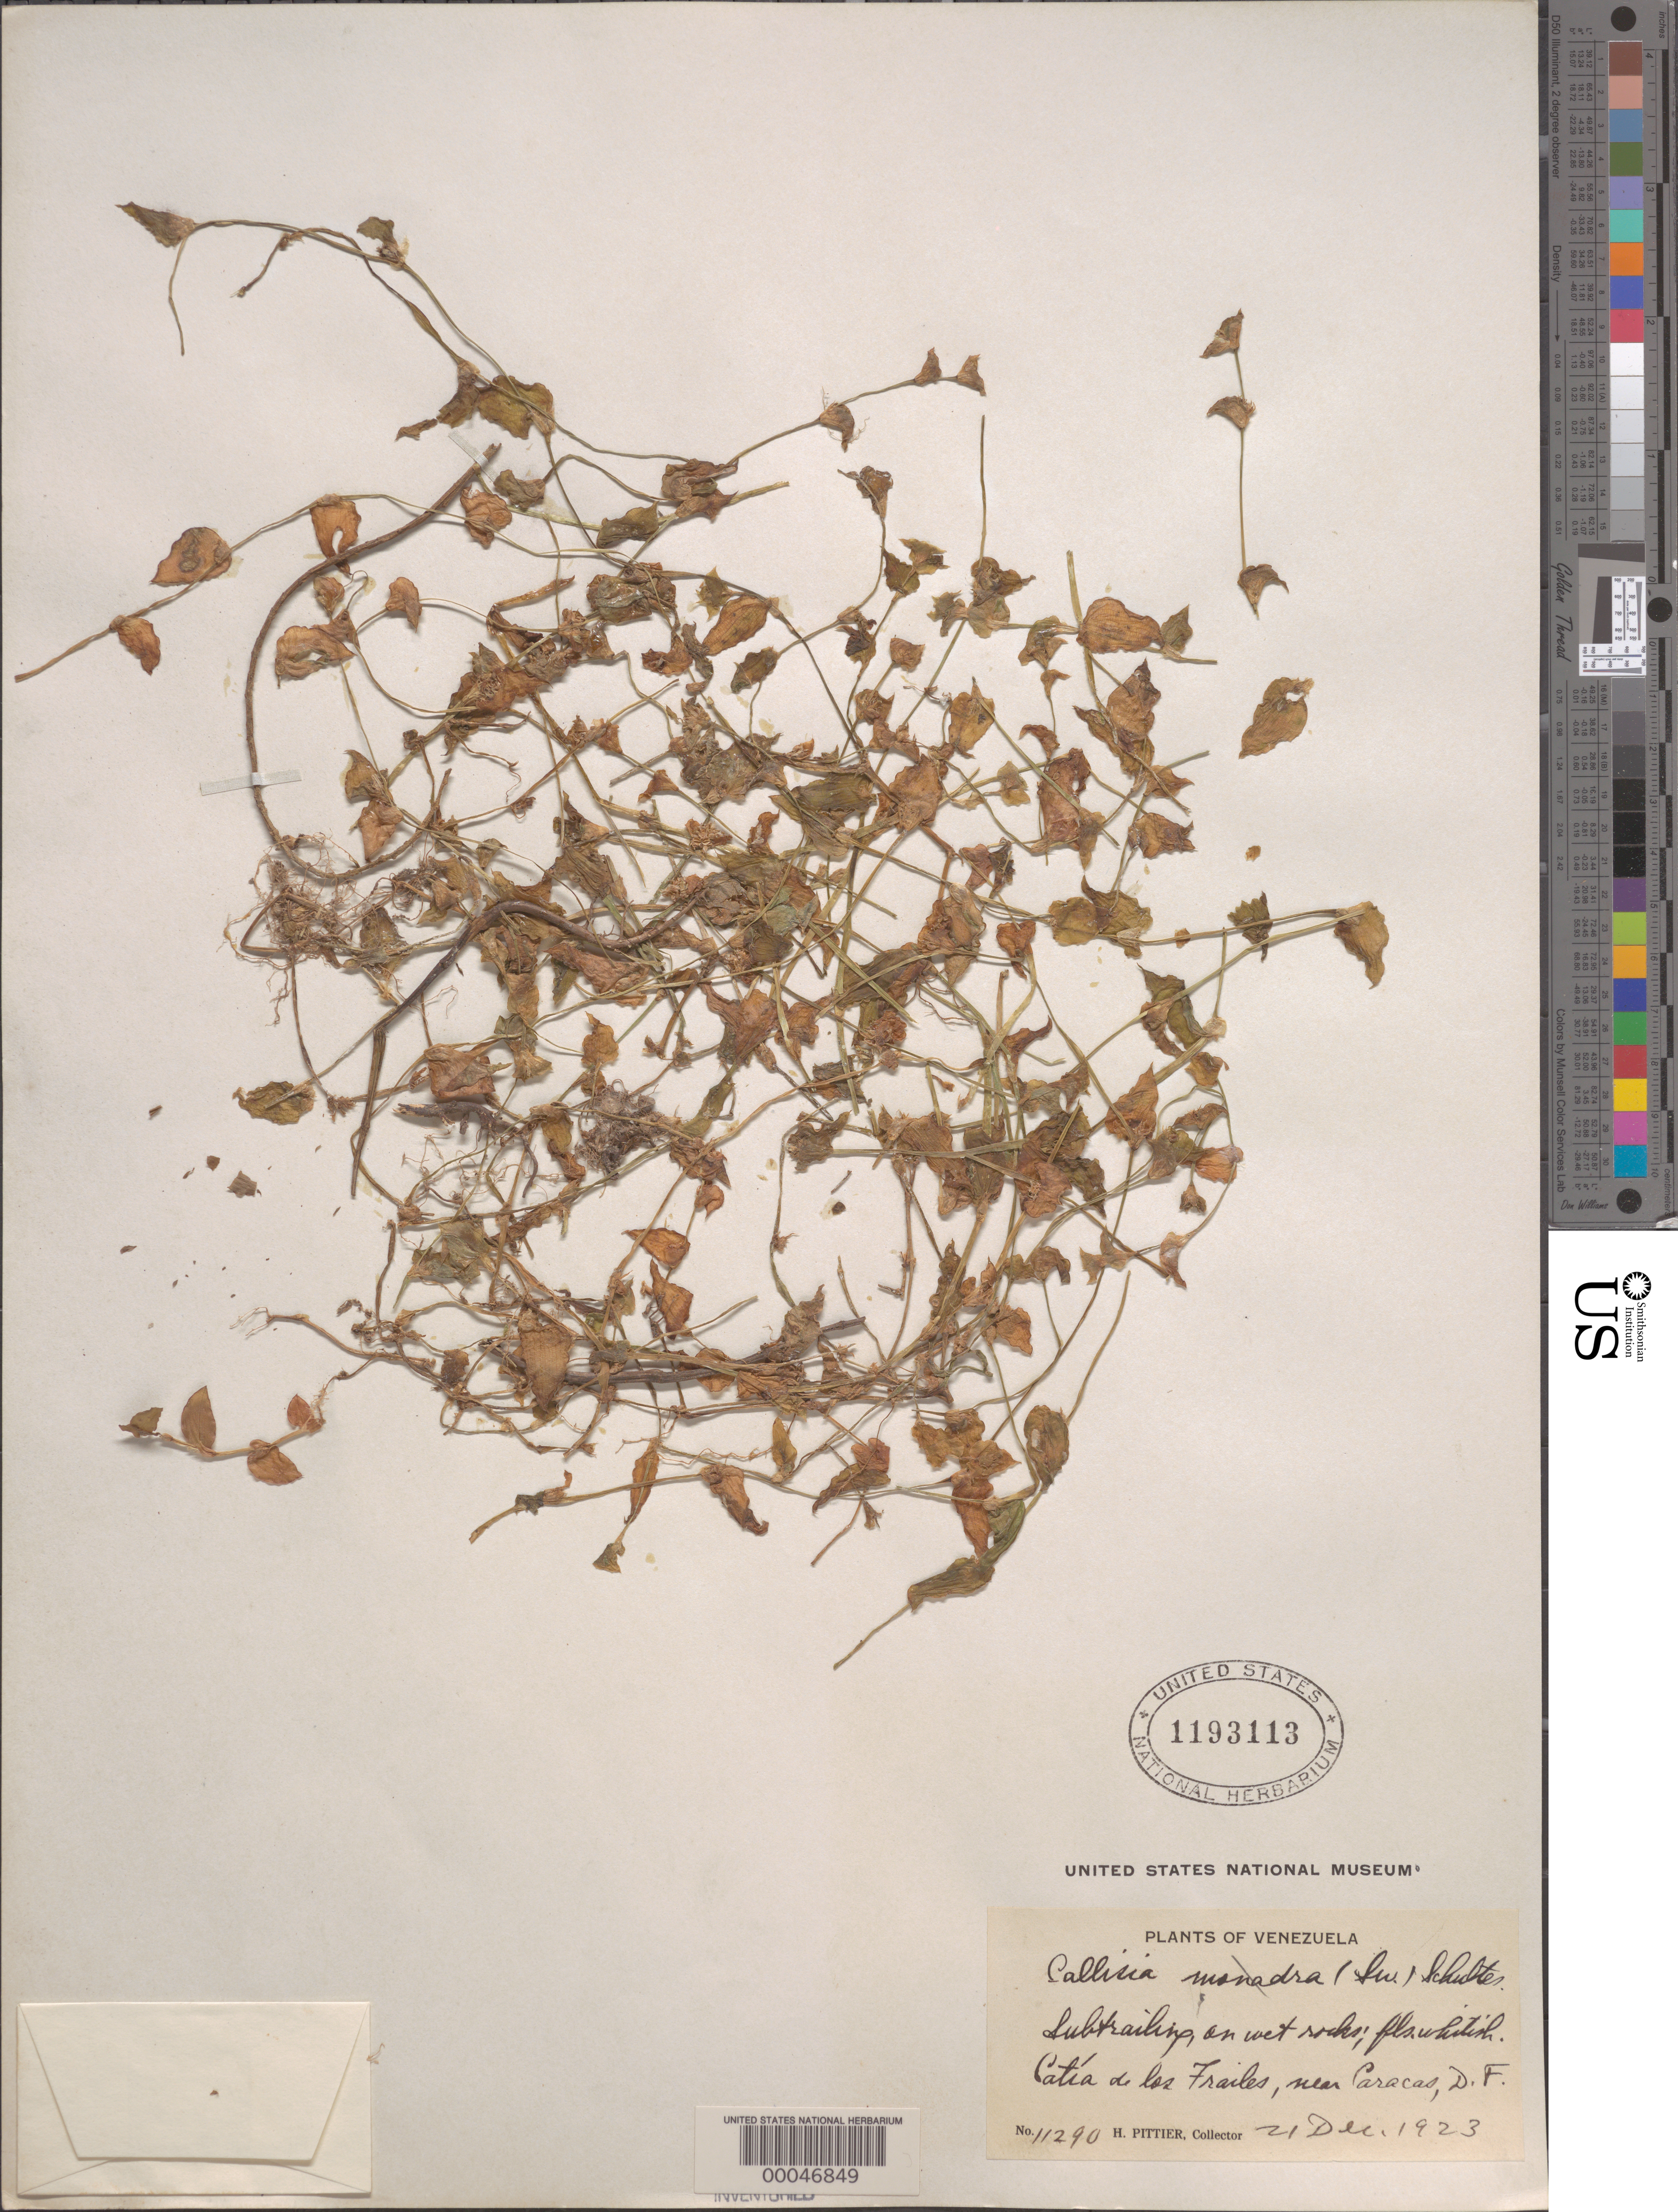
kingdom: Plantae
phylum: Tracheophyta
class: Liliopsida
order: Commelinales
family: Commelinaceae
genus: Callisia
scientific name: Callisia repens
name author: (Jacq.) L.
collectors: H. F. Pittier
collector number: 11290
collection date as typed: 21 Dec 1923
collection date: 1923-12-21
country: Venezuela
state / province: Distrito Federal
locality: Catia de los frailes, near caracas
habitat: Wet rocks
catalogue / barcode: US 1193113